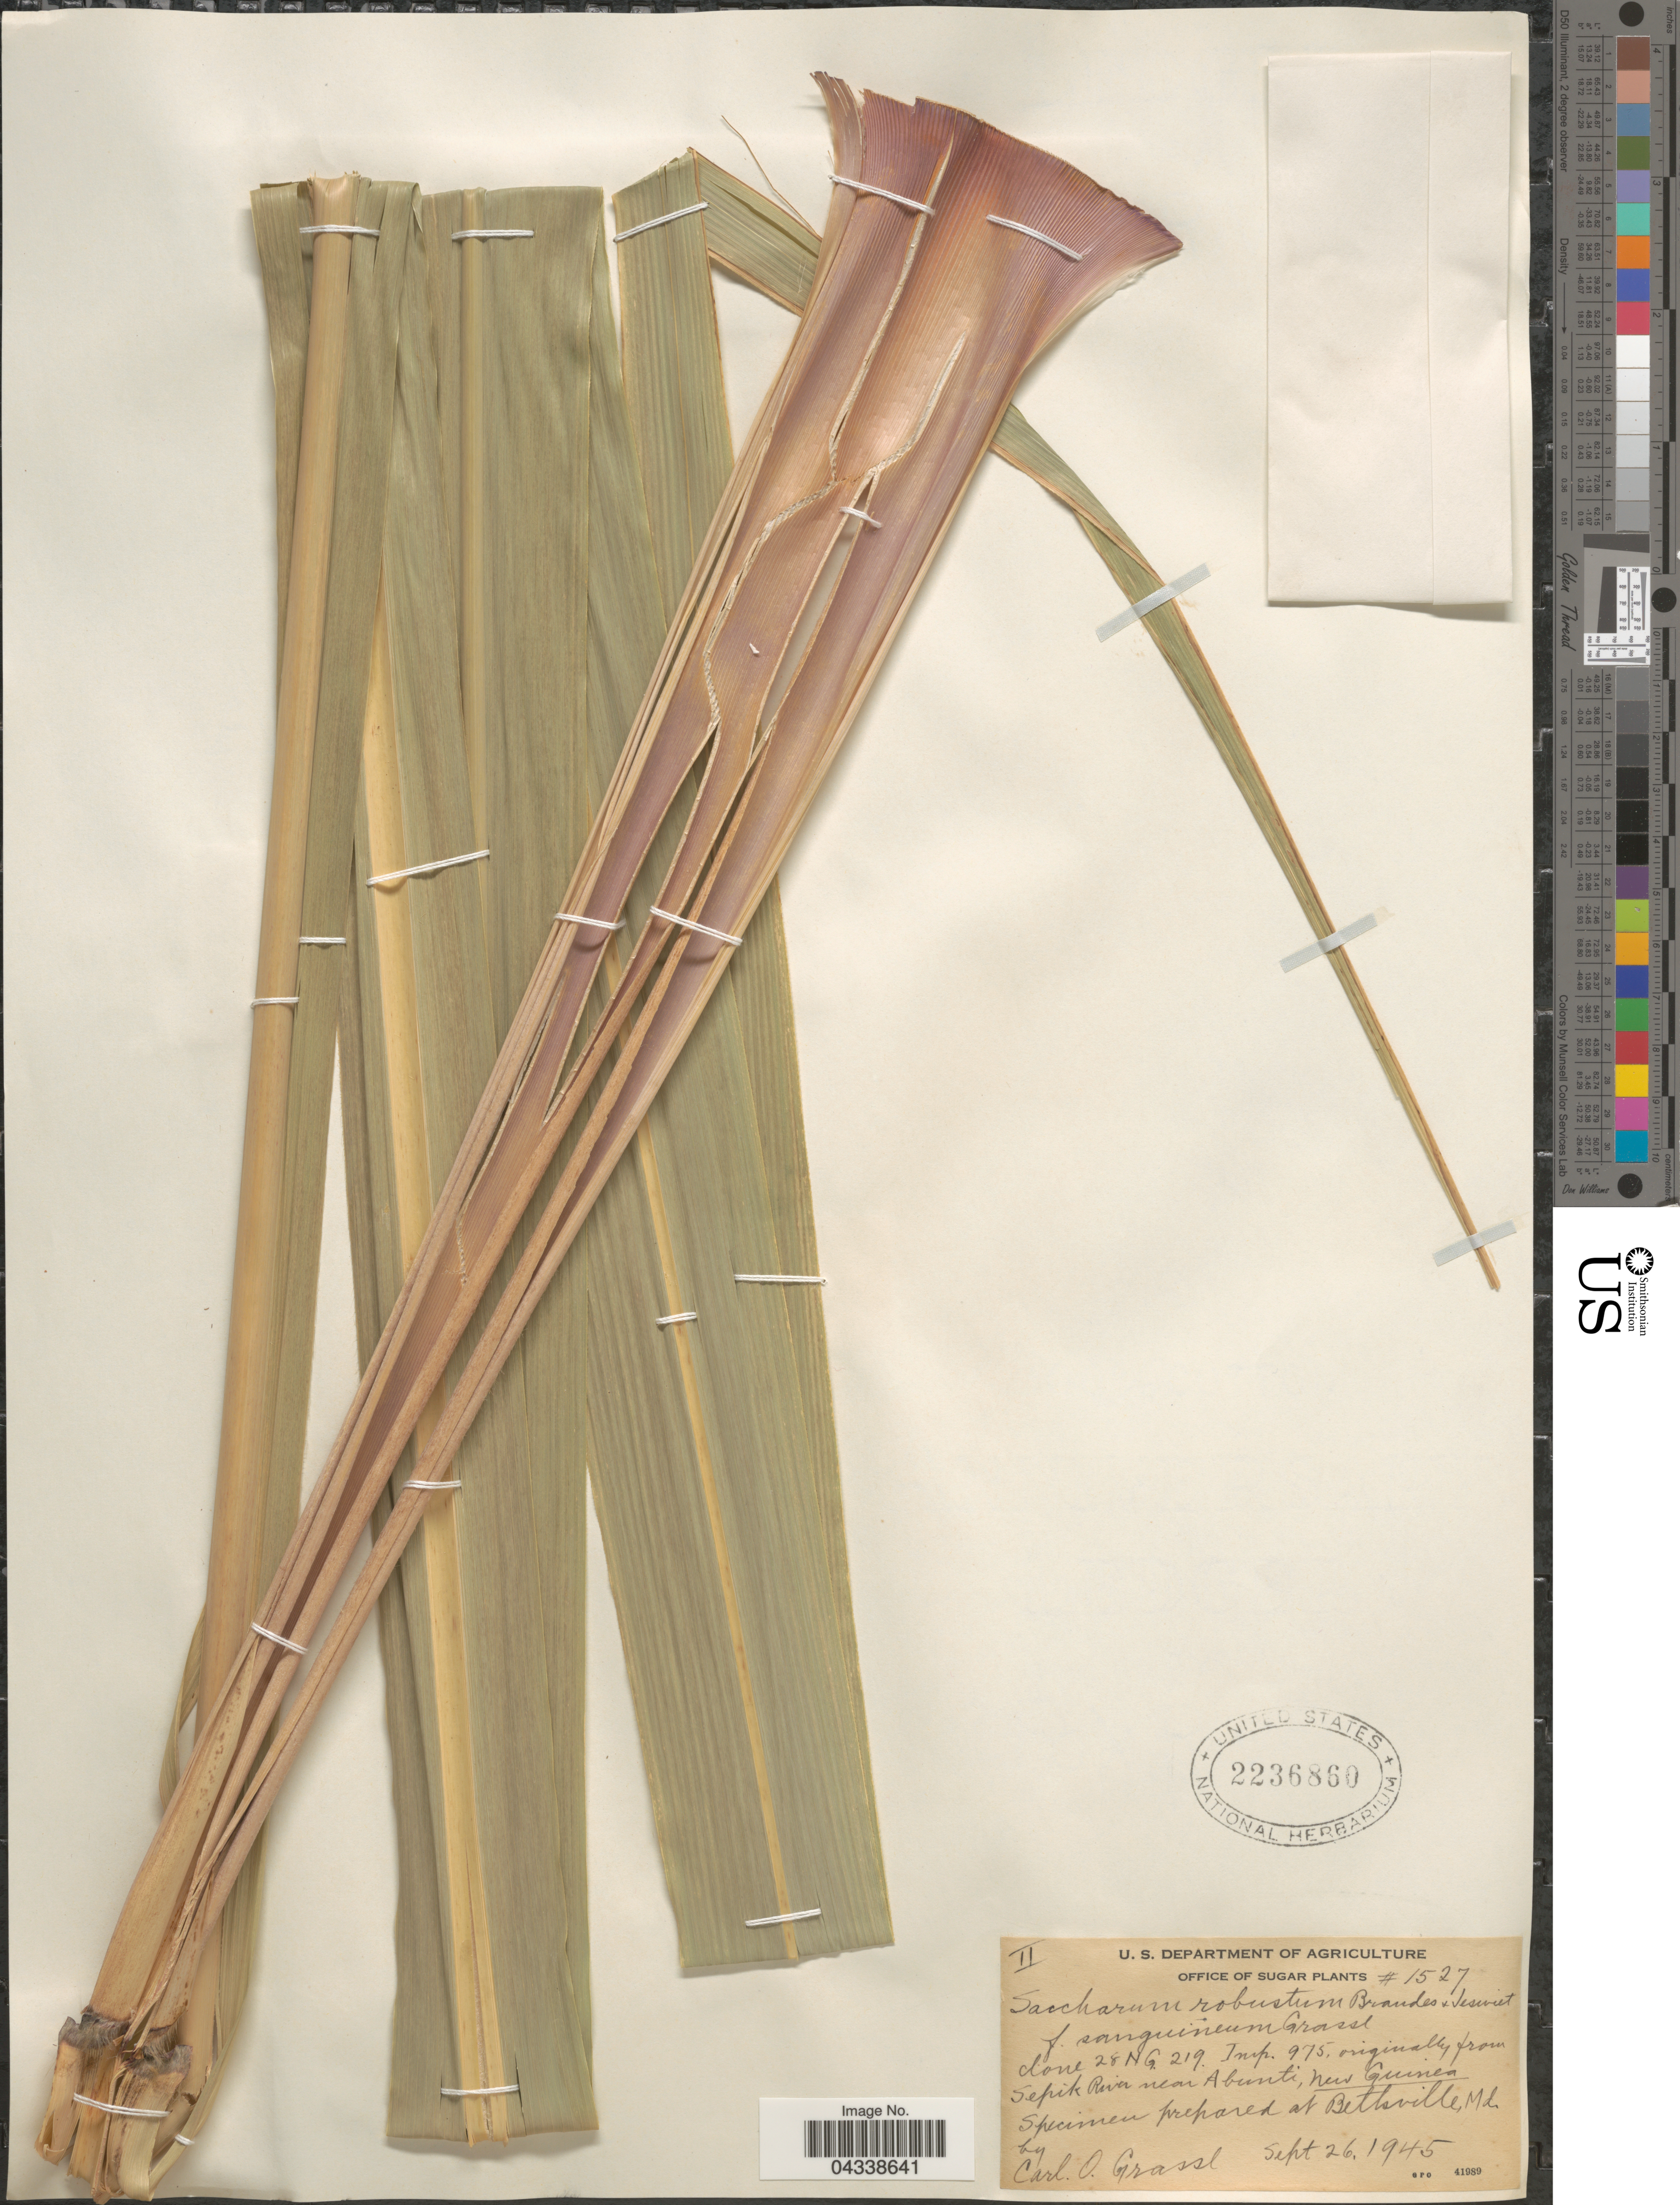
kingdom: Plantae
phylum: Tracheophyta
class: Liliopsida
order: Poales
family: Poaceae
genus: Saccharum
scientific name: Saccharum robustum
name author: Brandes & Jeswiet ex Grassl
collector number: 1527?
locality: Clone [interpreted] 28 N.G. 219. Imp. 975. [unsure placement]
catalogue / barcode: US 2236860